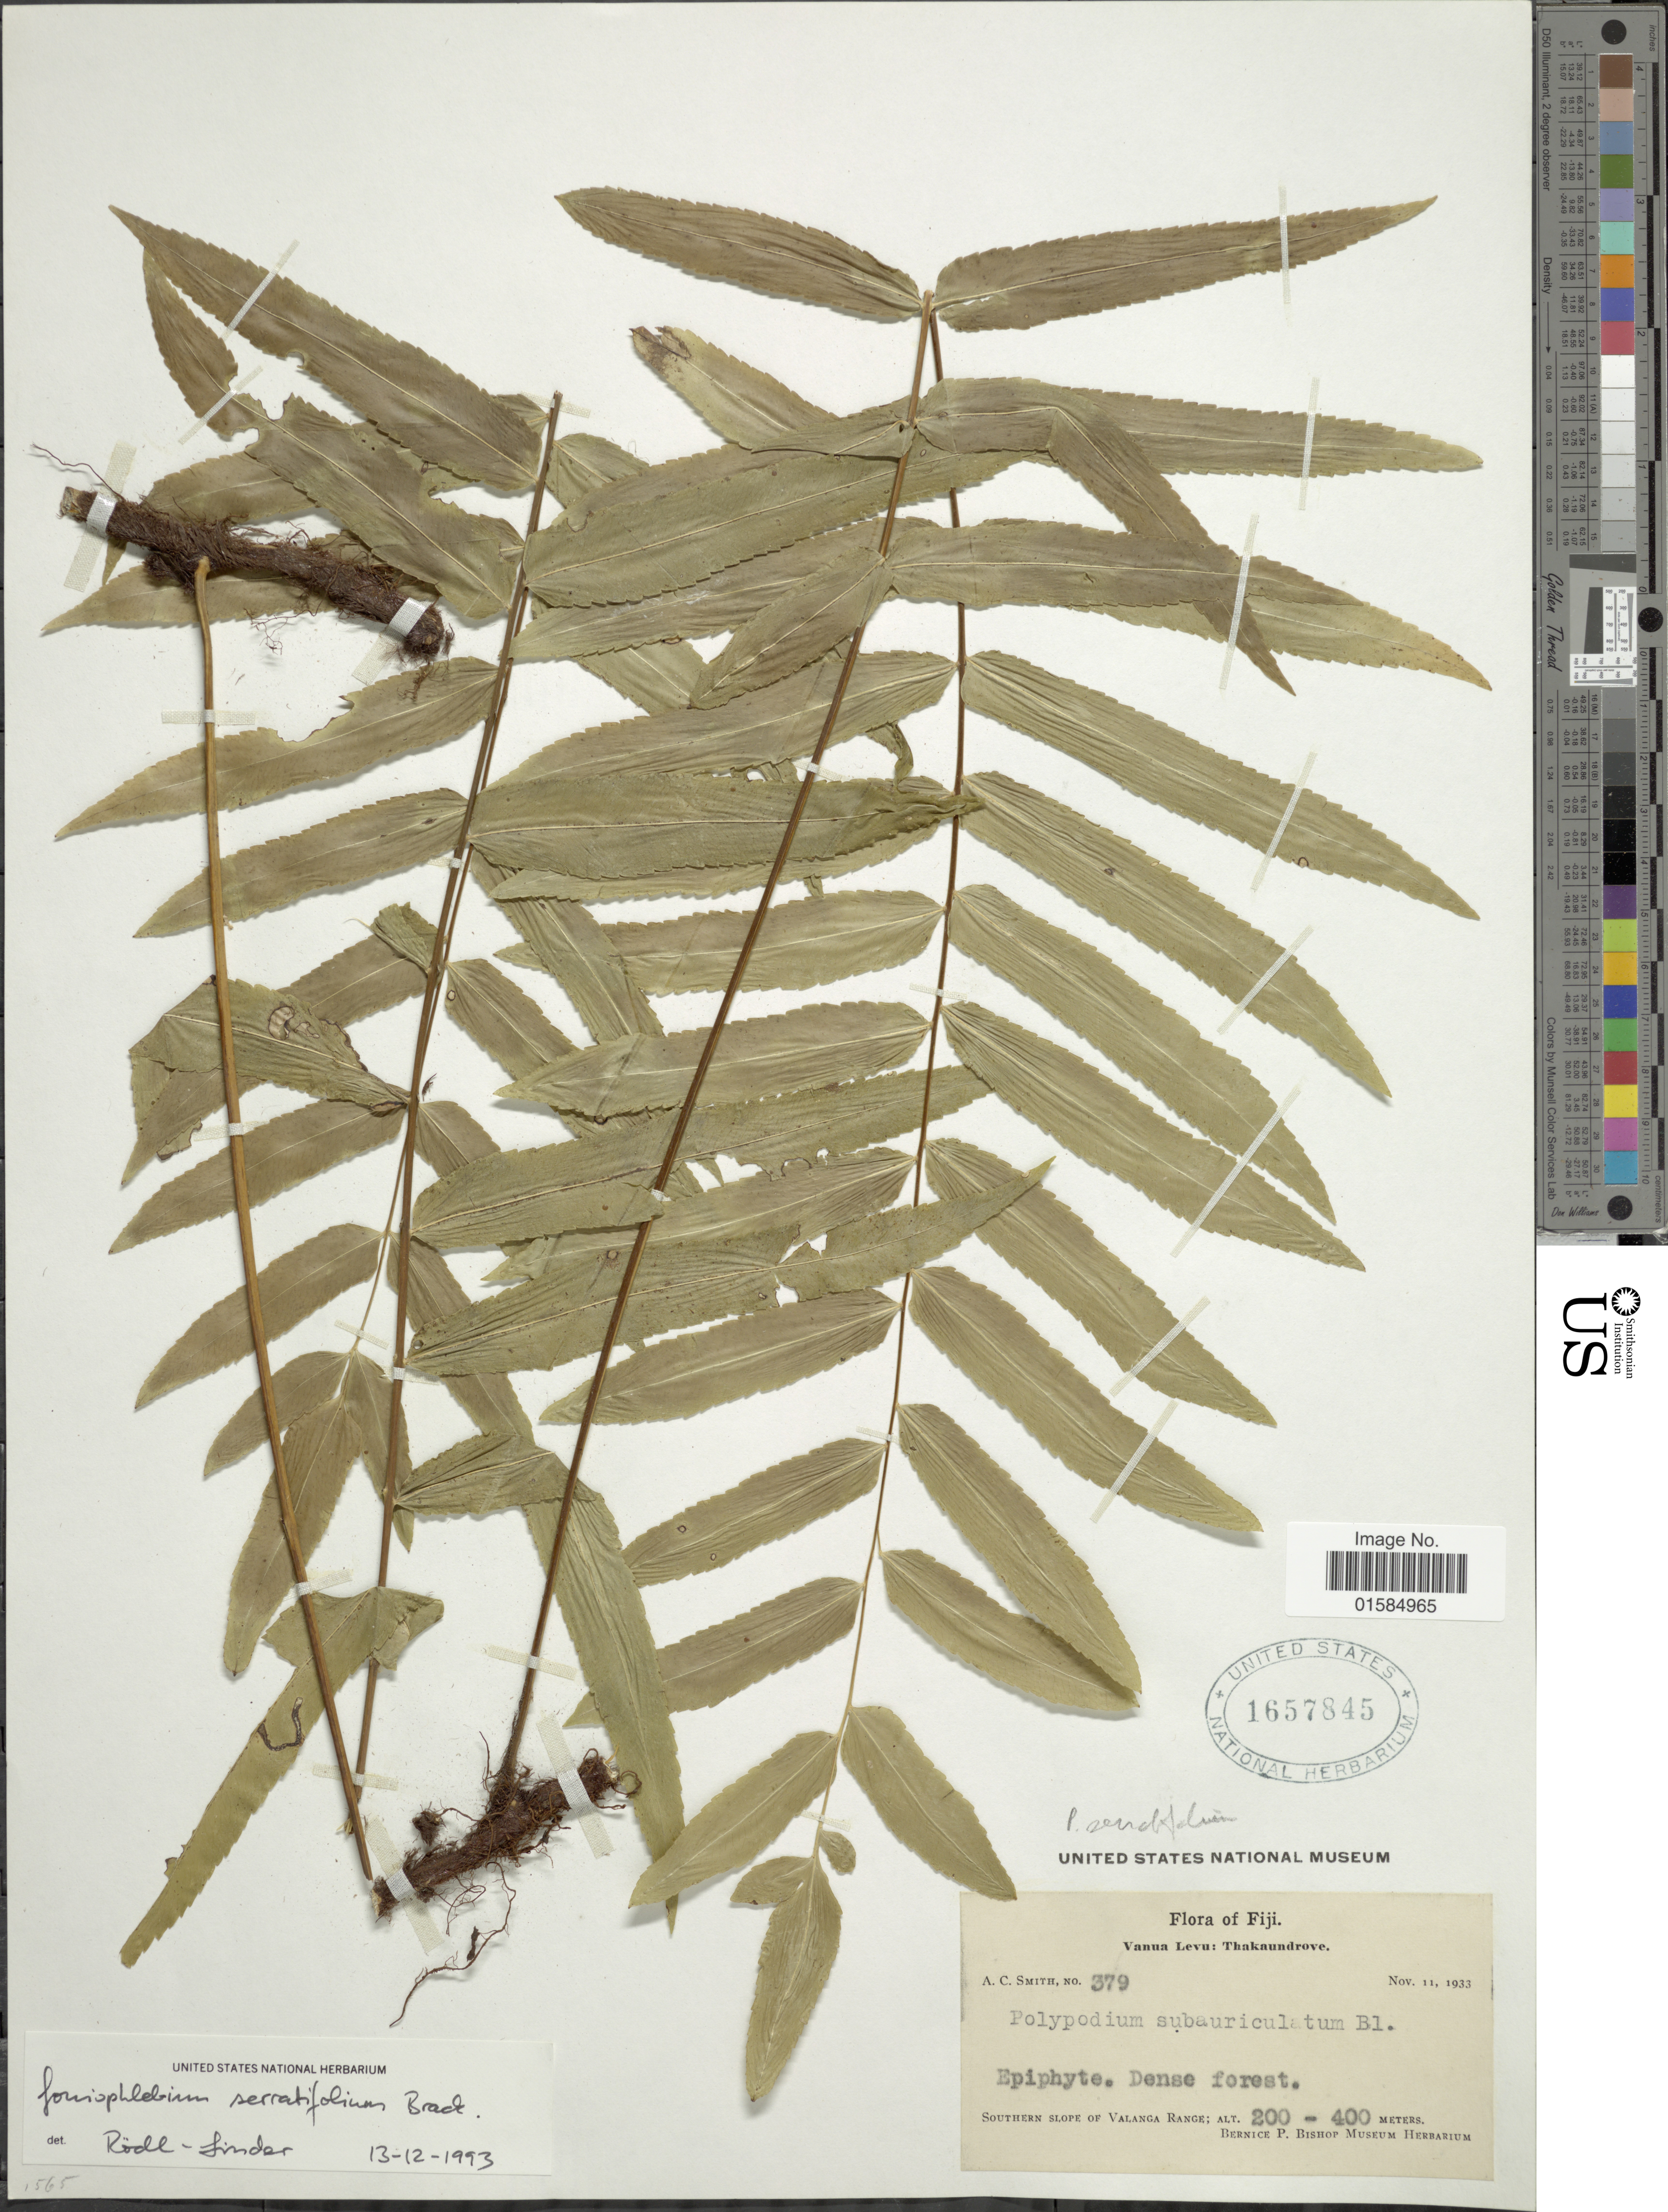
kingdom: Plantae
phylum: Tracheophyta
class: Polypodiopsida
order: Polypodiales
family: Polypodiaceae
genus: Goniophlebium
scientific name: Goniophlebium serratifolium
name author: Brack. in Wilkes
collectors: A. C. Smith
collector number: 379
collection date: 1933-11-11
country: Fiji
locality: Vanua Levu: Thakaundrove, southern slope of Valanga Range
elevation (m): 200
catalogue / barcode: US 1657845